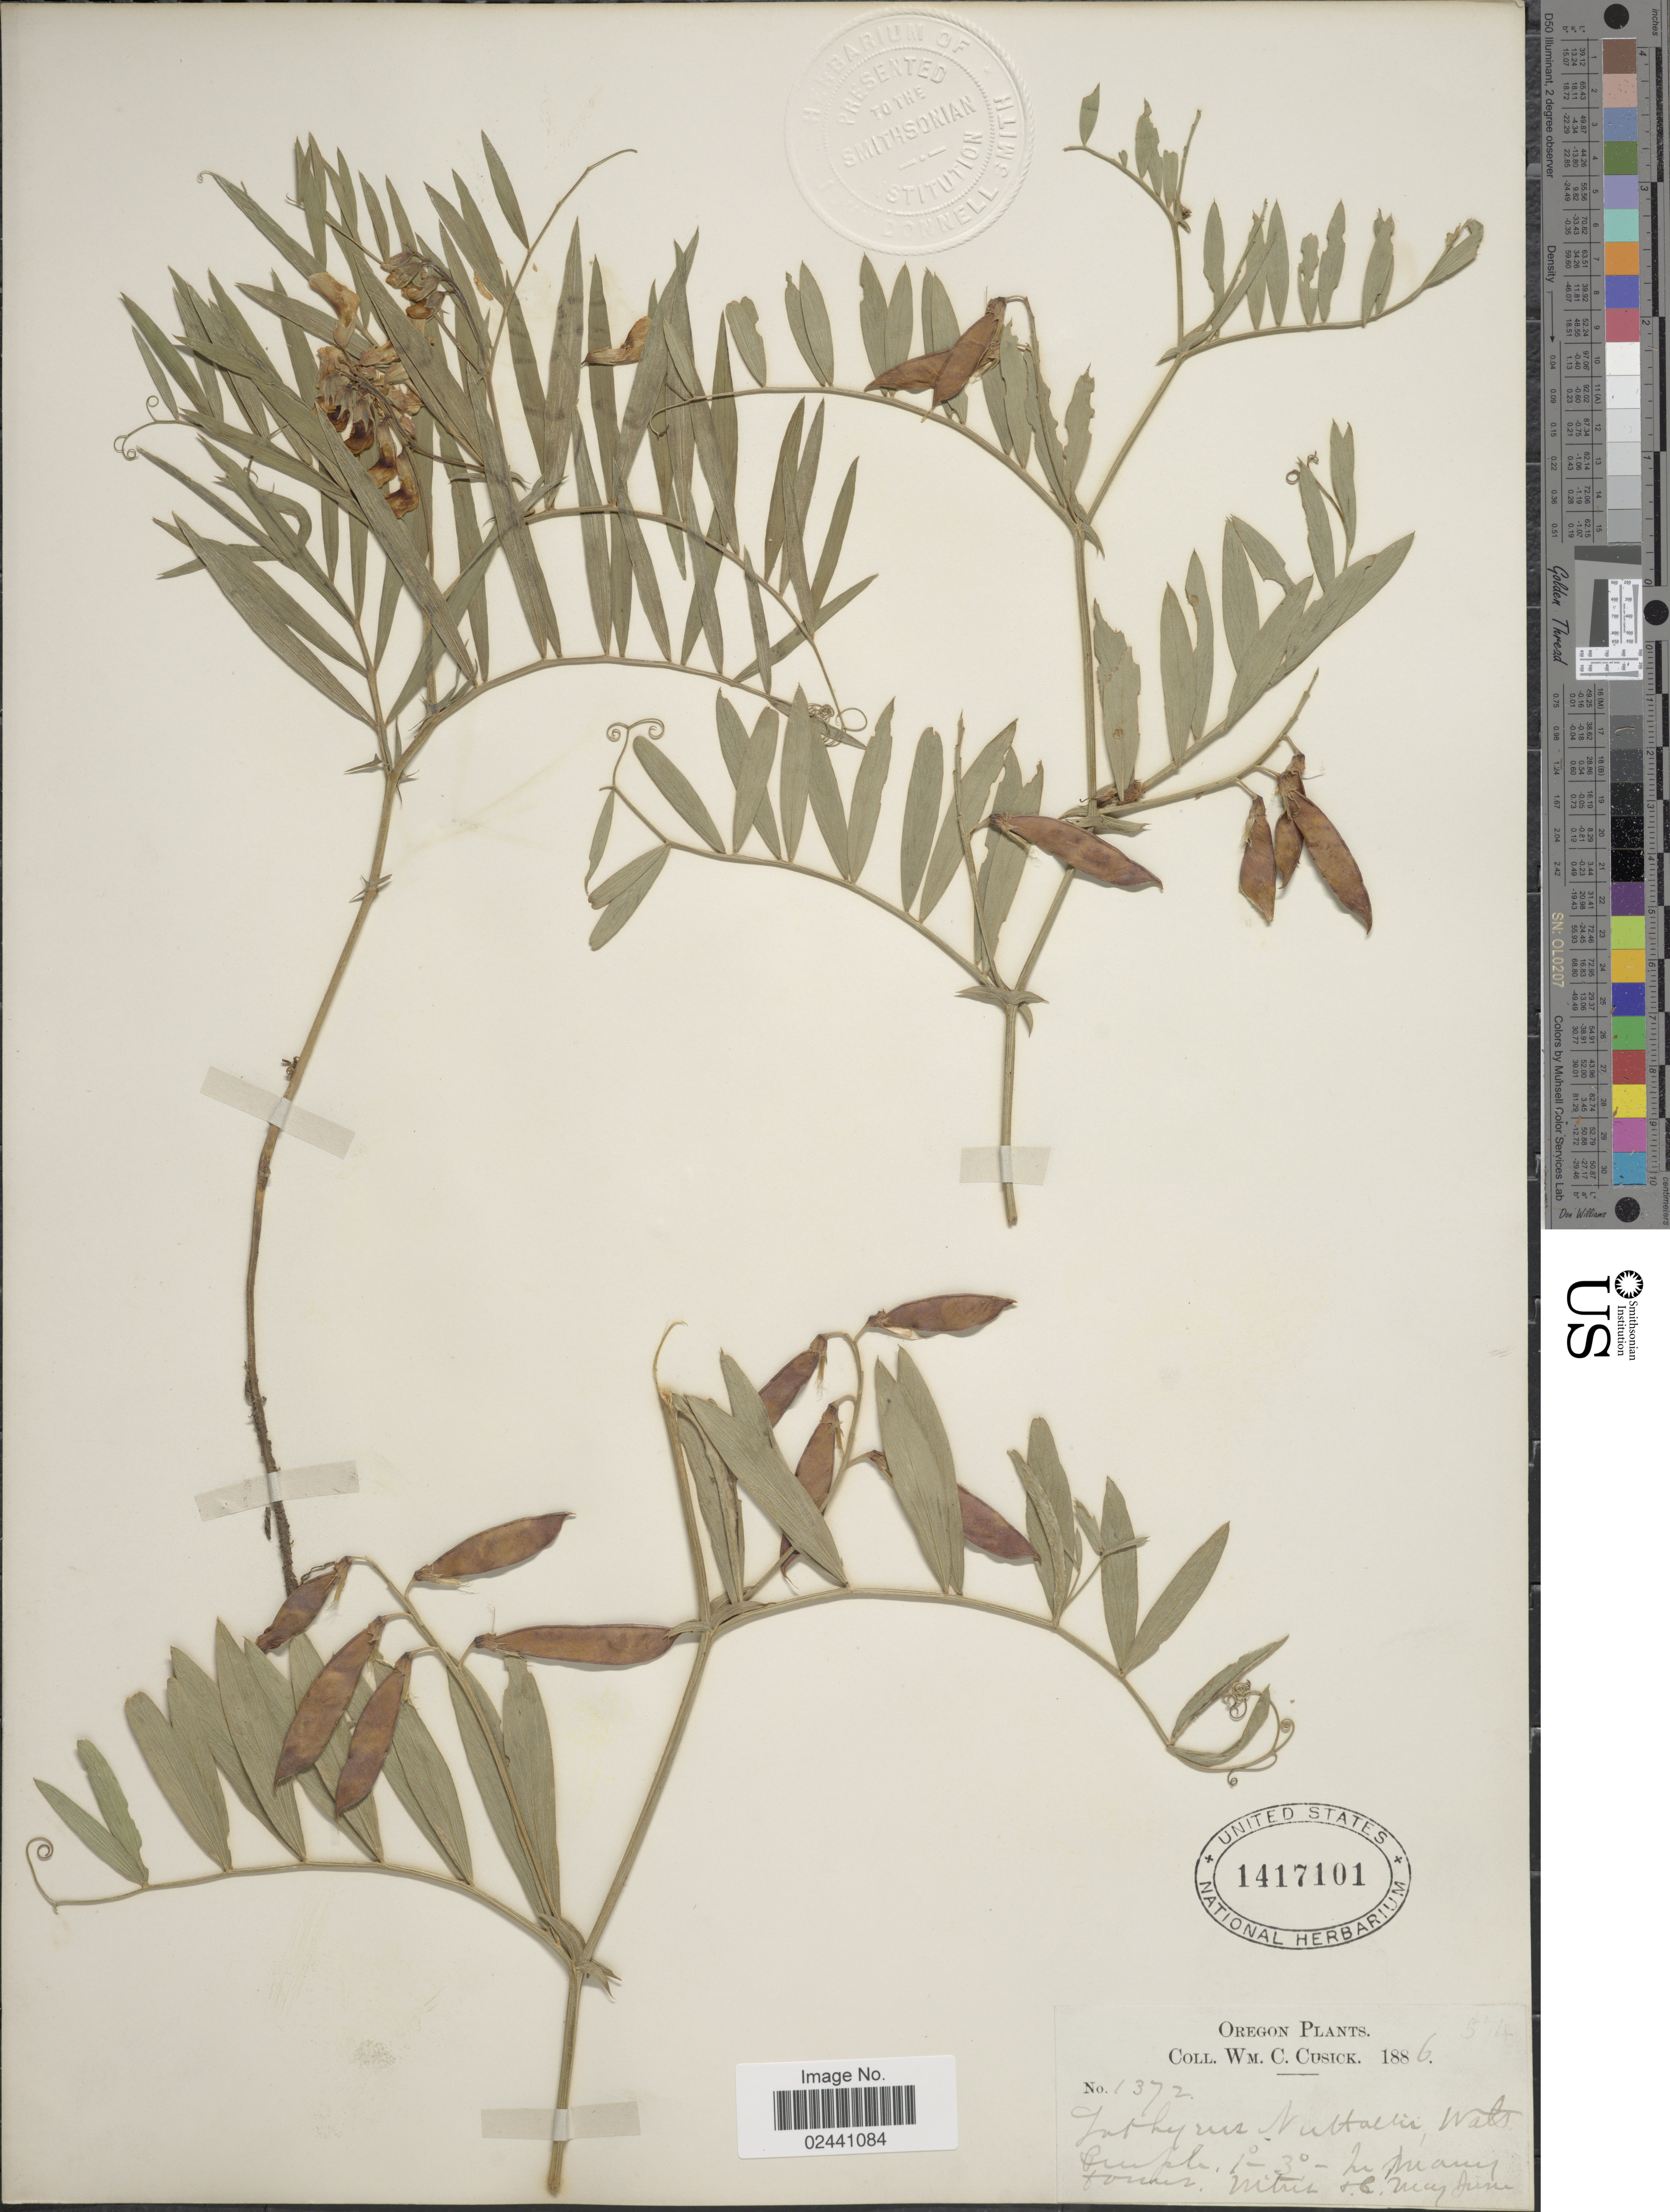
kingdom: Plantae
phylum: Tracheophyta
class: Magnoliopsida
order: Fabales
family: Fabaceae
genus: Lathyrus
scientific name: Lathyrus nuttallii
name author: S. Watson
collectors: W. C. Cusick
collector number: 1372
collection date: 1886-05/1886-06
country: United States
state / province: Oregon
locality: Mtns. [Mountains]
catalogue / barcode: US 1417101